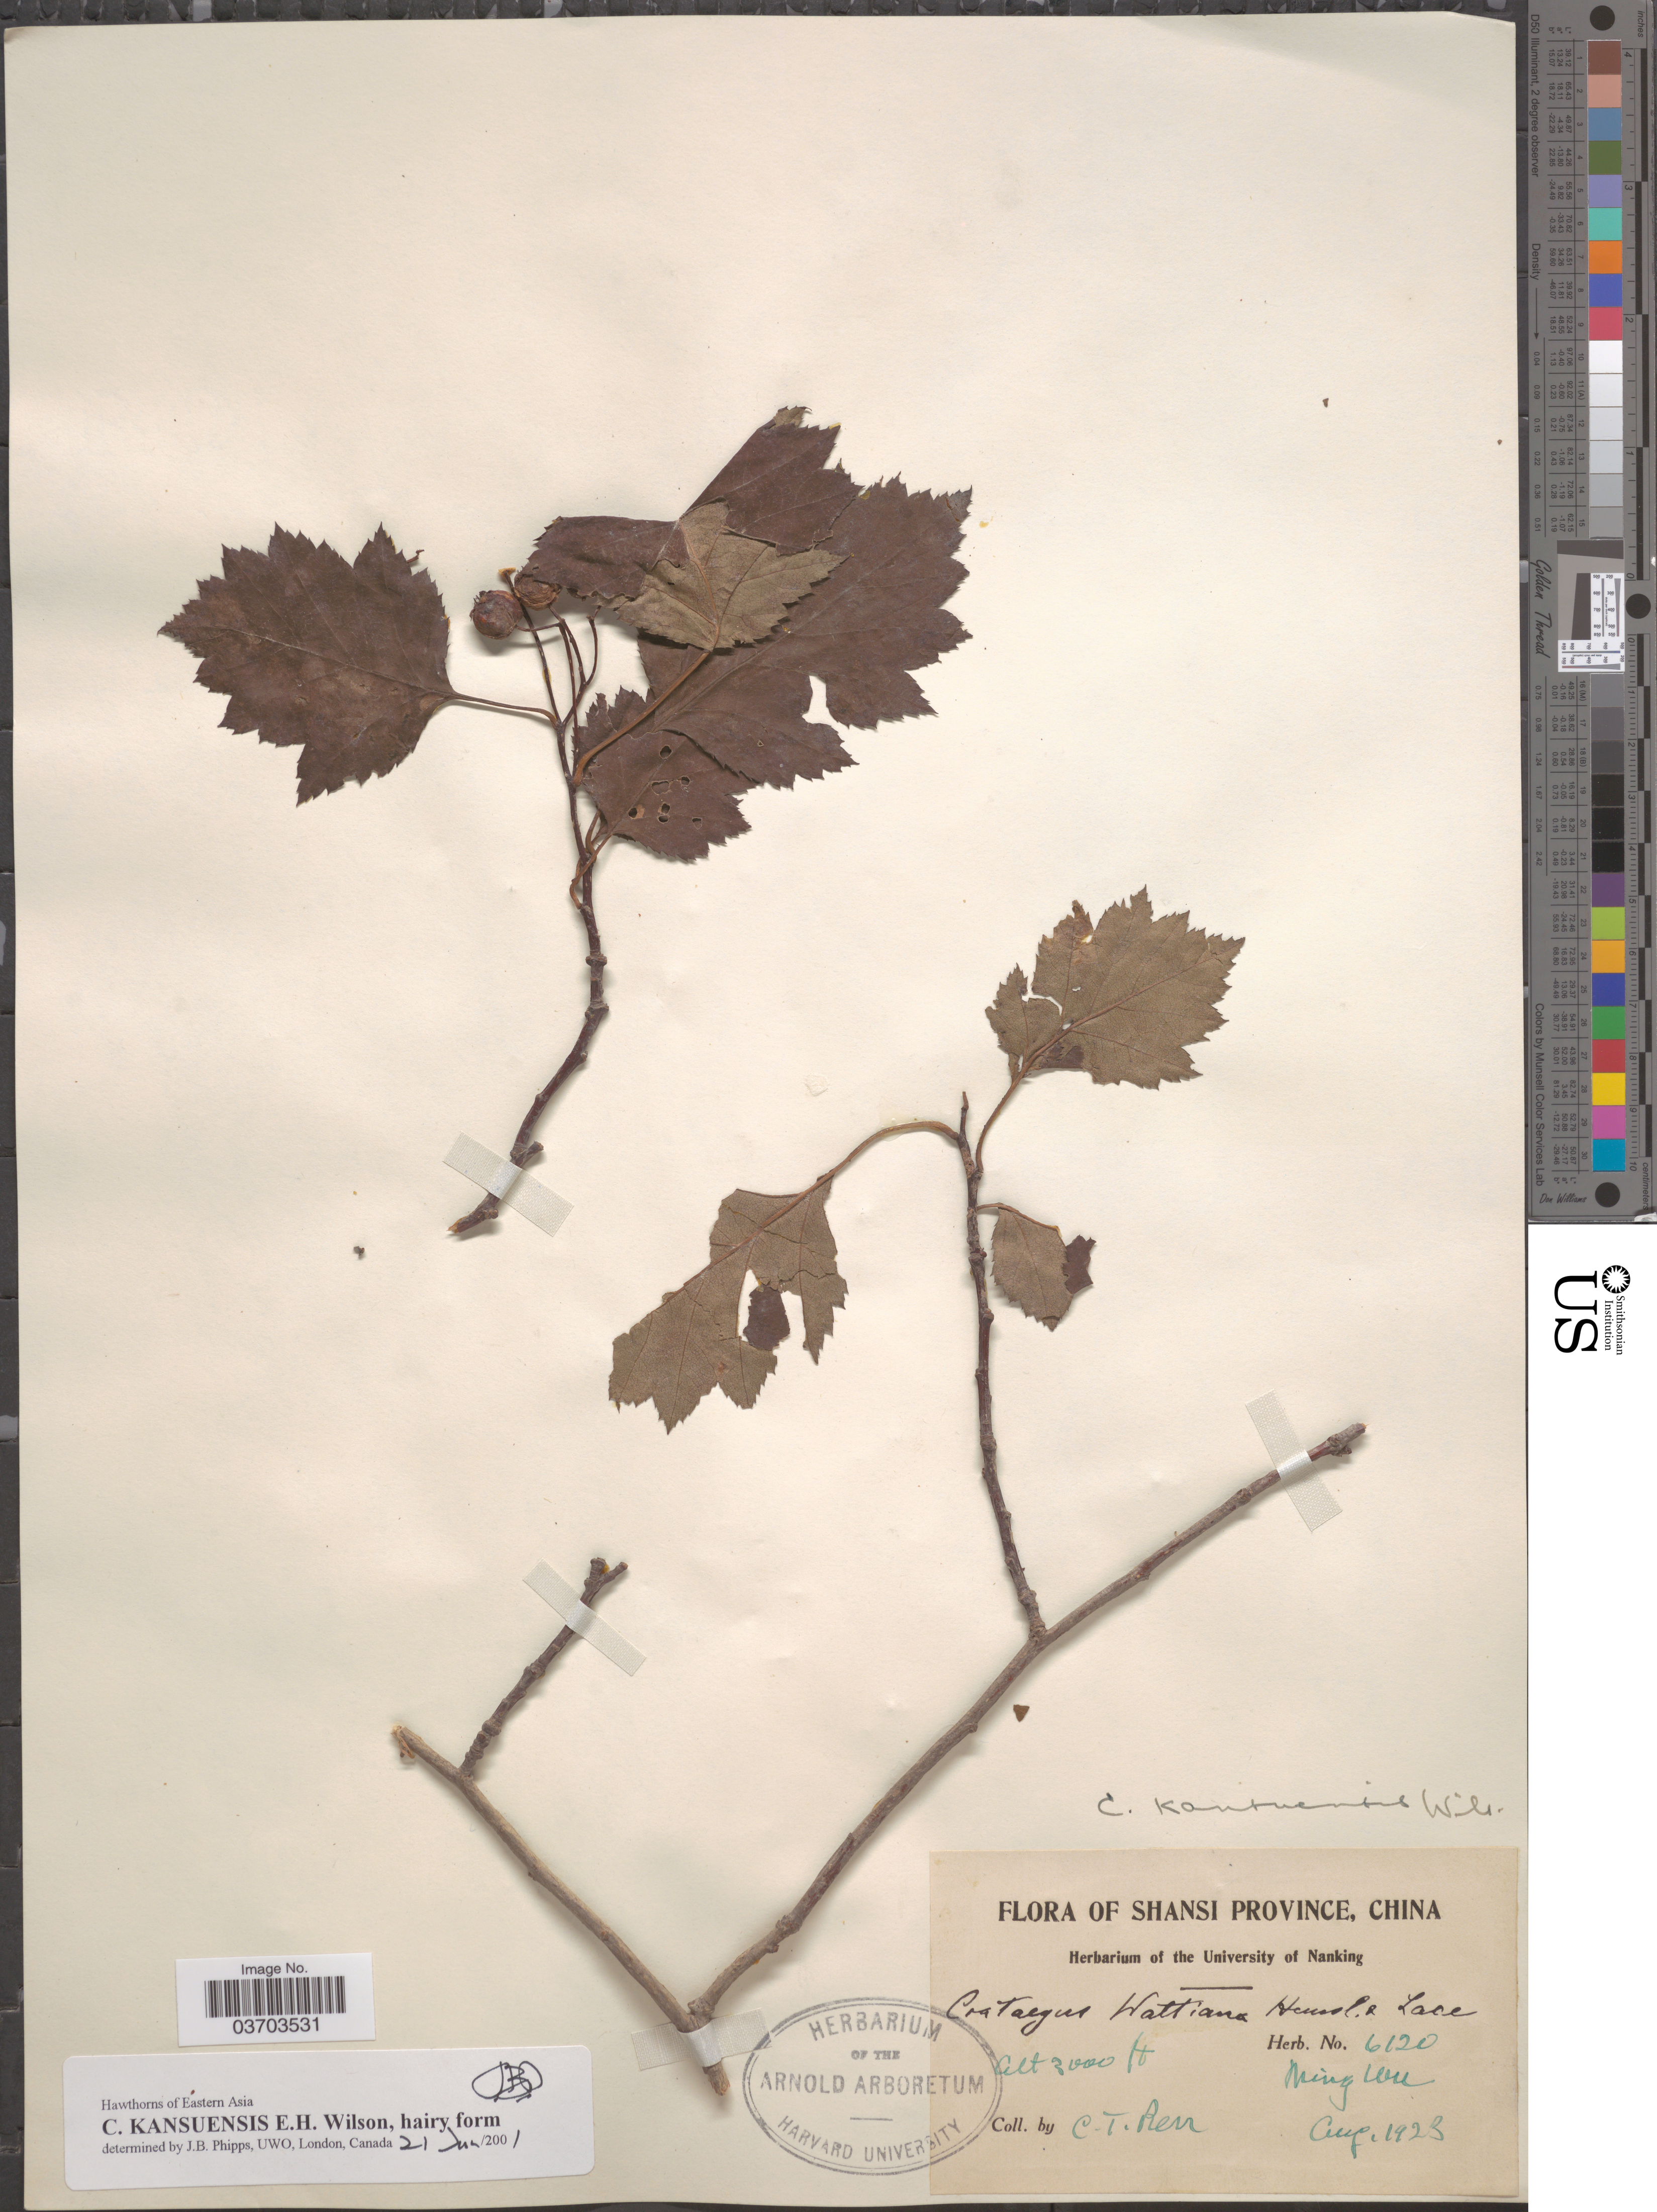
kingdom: Plantae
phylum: Tracheophyta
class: Magnoliopsida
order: Rosales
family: Rosaceae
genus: Crataegus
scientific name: Crataegus kansuensis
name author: E.H. Wilson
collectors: C. Ren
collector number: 6120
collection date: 1923-08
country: China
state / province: Shanxi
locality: Shansi Province. Mint Wu.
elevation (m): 914